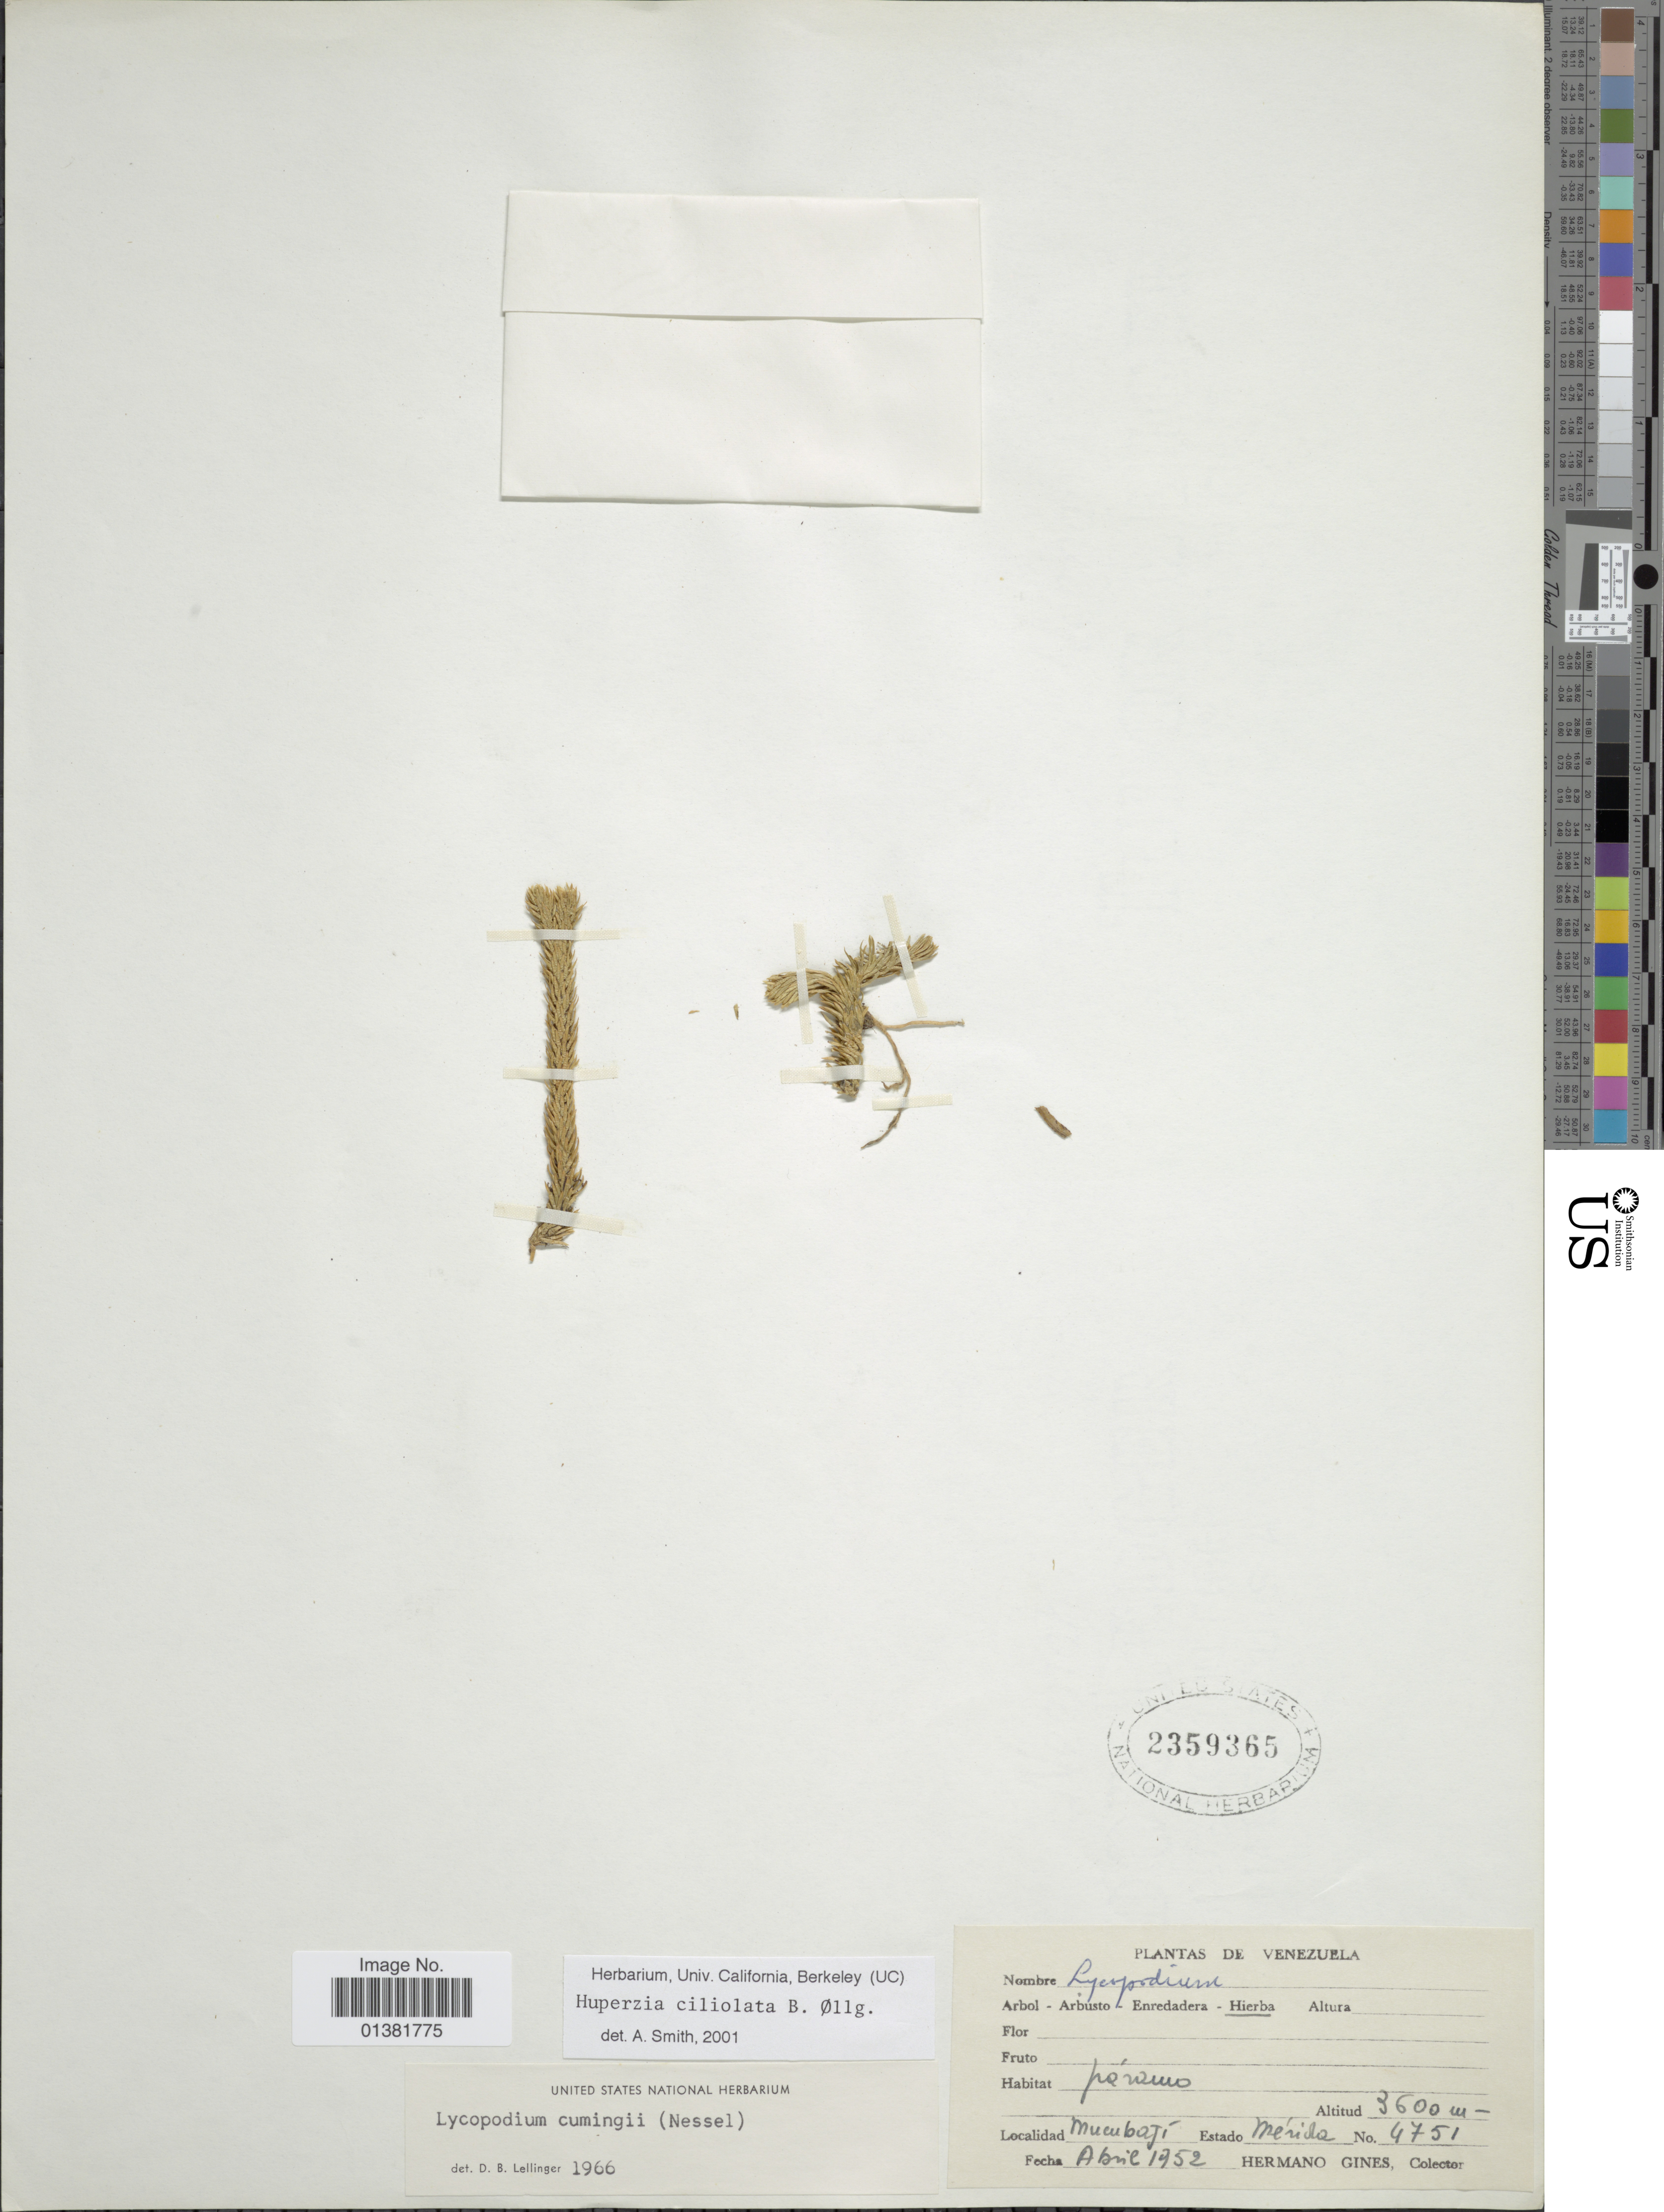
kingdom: Plantae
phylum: Tracheophyta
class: Lycopodiopsida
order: Lycopodiales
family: Lycopodiaceae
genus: Phlegmariurus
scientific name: Phlegmariurus ciliolatus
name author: (B. Øllg.) B. Øllg.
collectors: Bro. Gines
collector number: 4751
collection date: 1952-04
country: Venezuela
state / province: Mérida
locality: Mucubají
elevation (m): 3600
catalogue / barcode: US 2359365